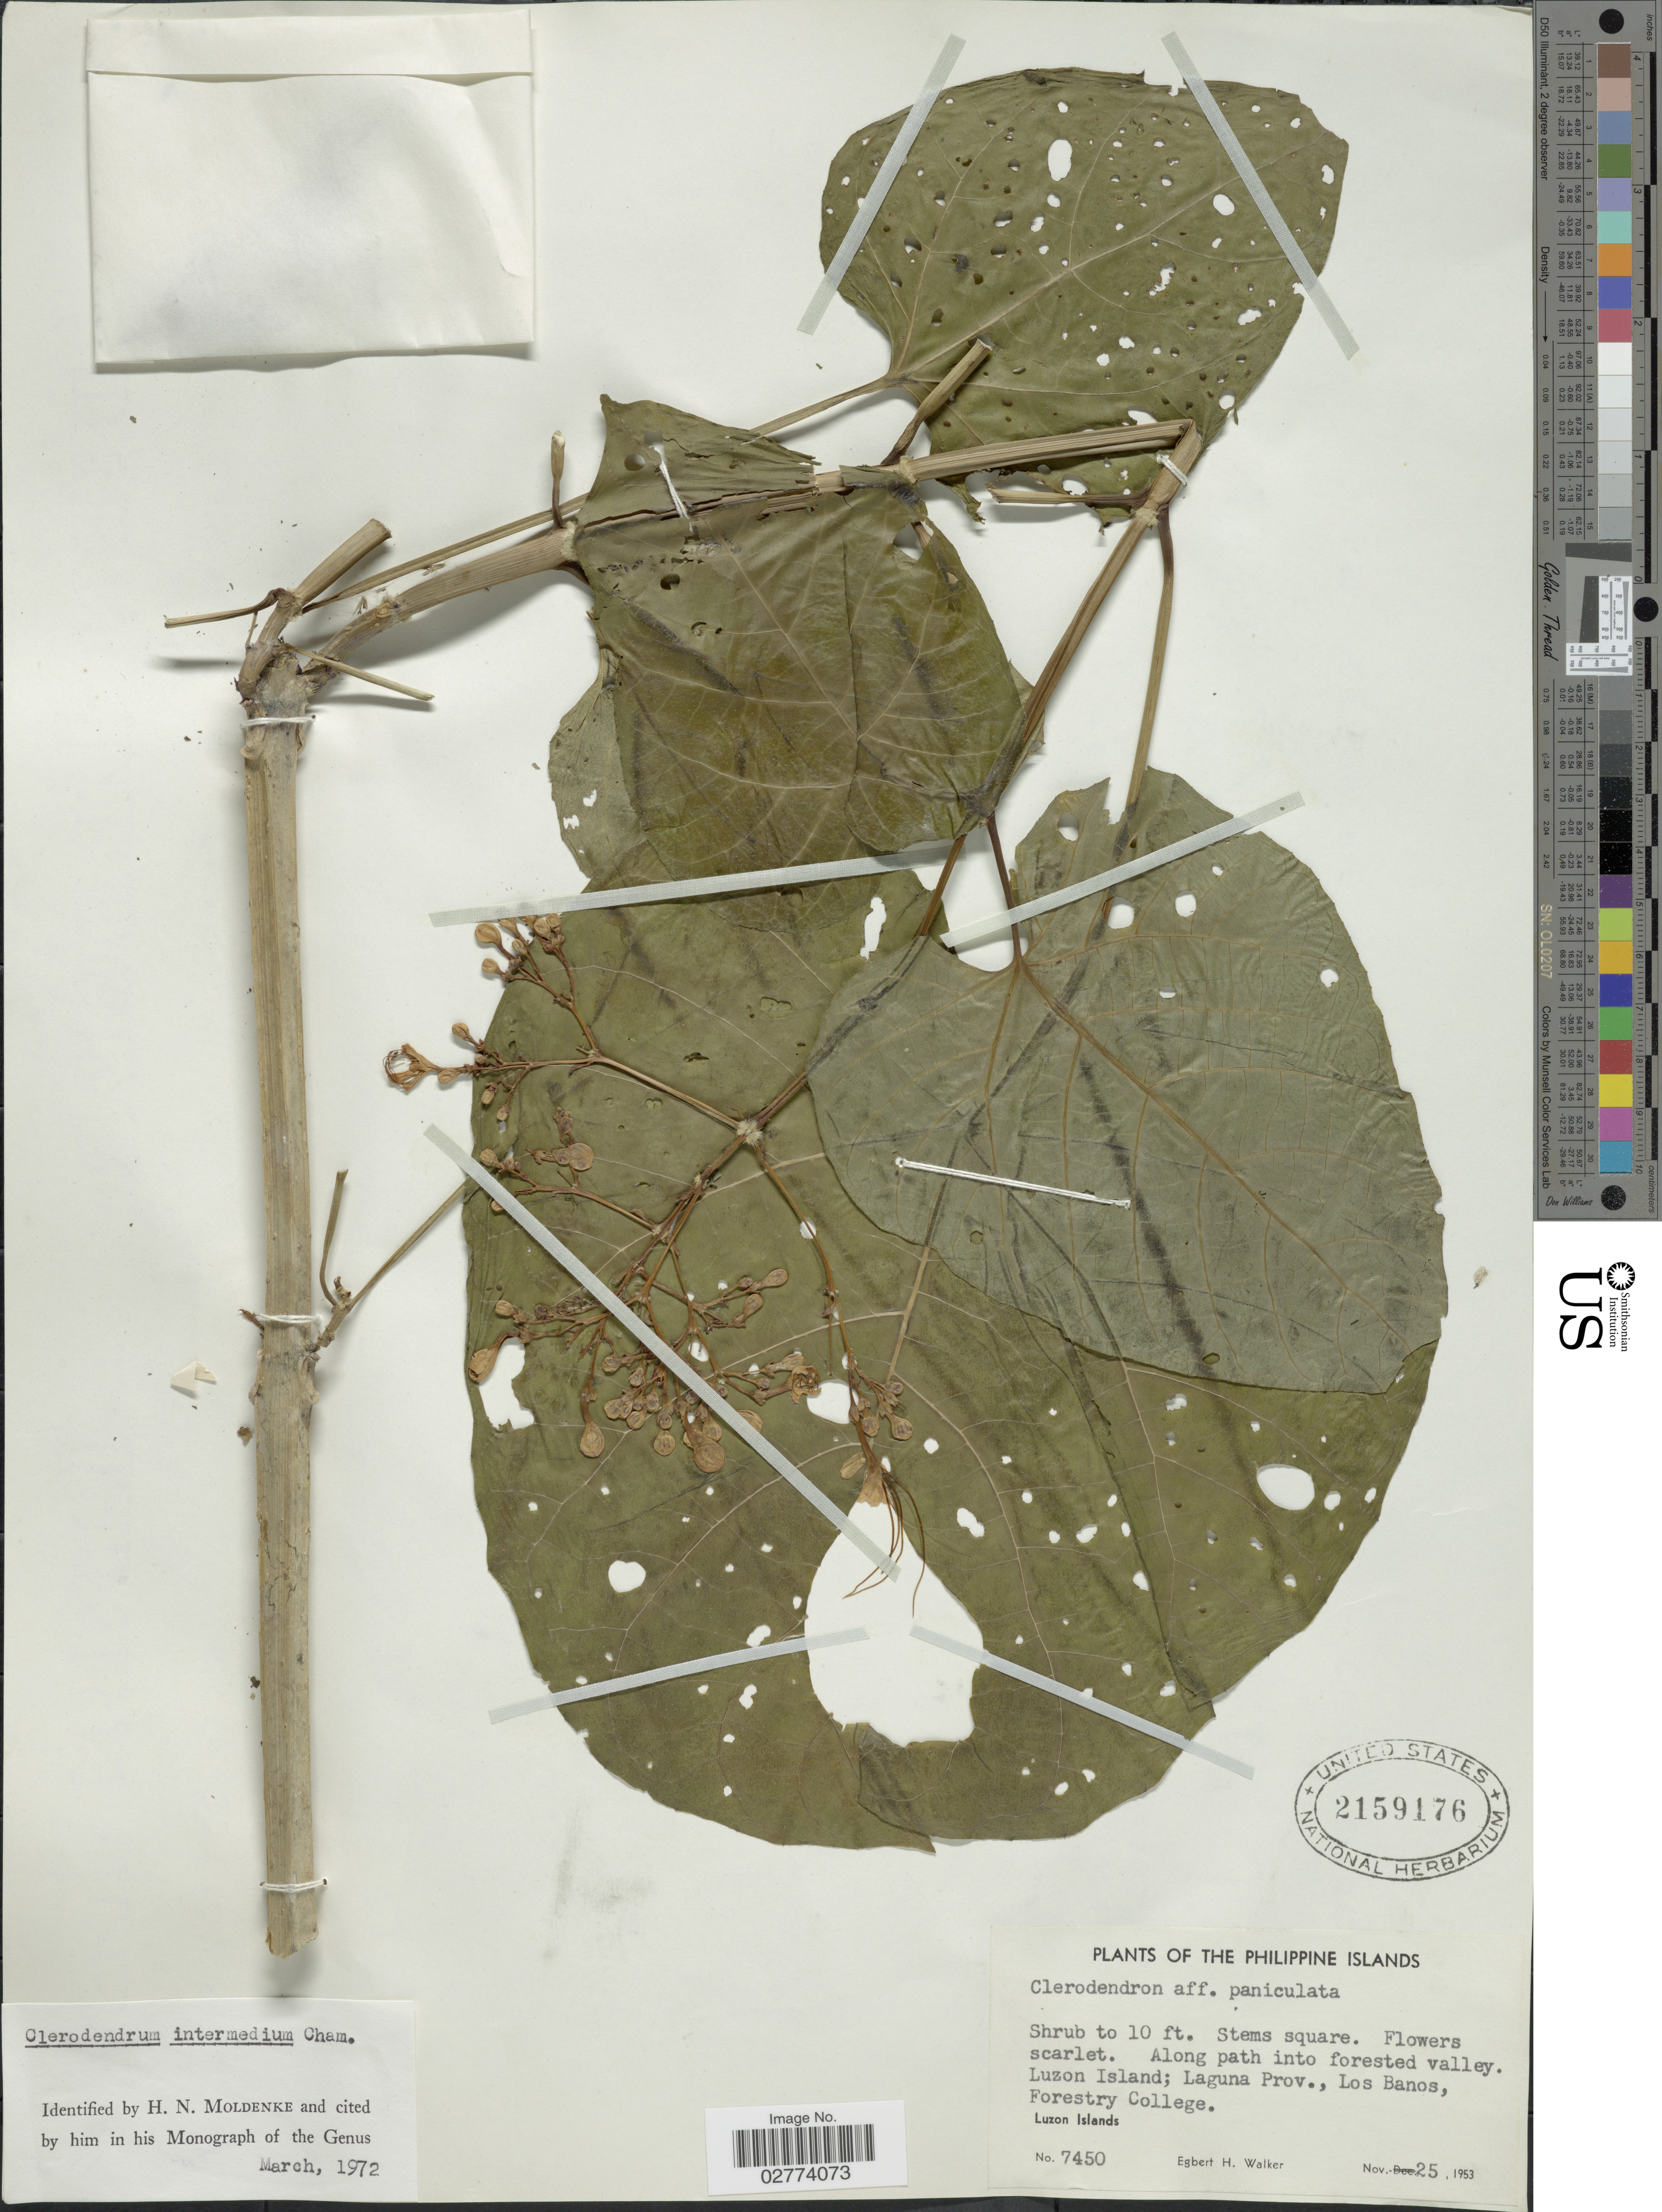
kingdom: Plantae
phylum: Tracheophyta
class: Magnoliopsida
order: Lamiales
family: Lamiaceae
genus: Clerodendrum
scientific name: Clerodendrum intermedium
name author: Cham.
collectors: E. H. Walker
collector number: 7450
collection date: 1953-11-25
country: Philippines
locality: Luzon Island; Laguna Prov., Los Banos, Forestry College, Luzon Islands.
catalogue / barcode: US 2159176